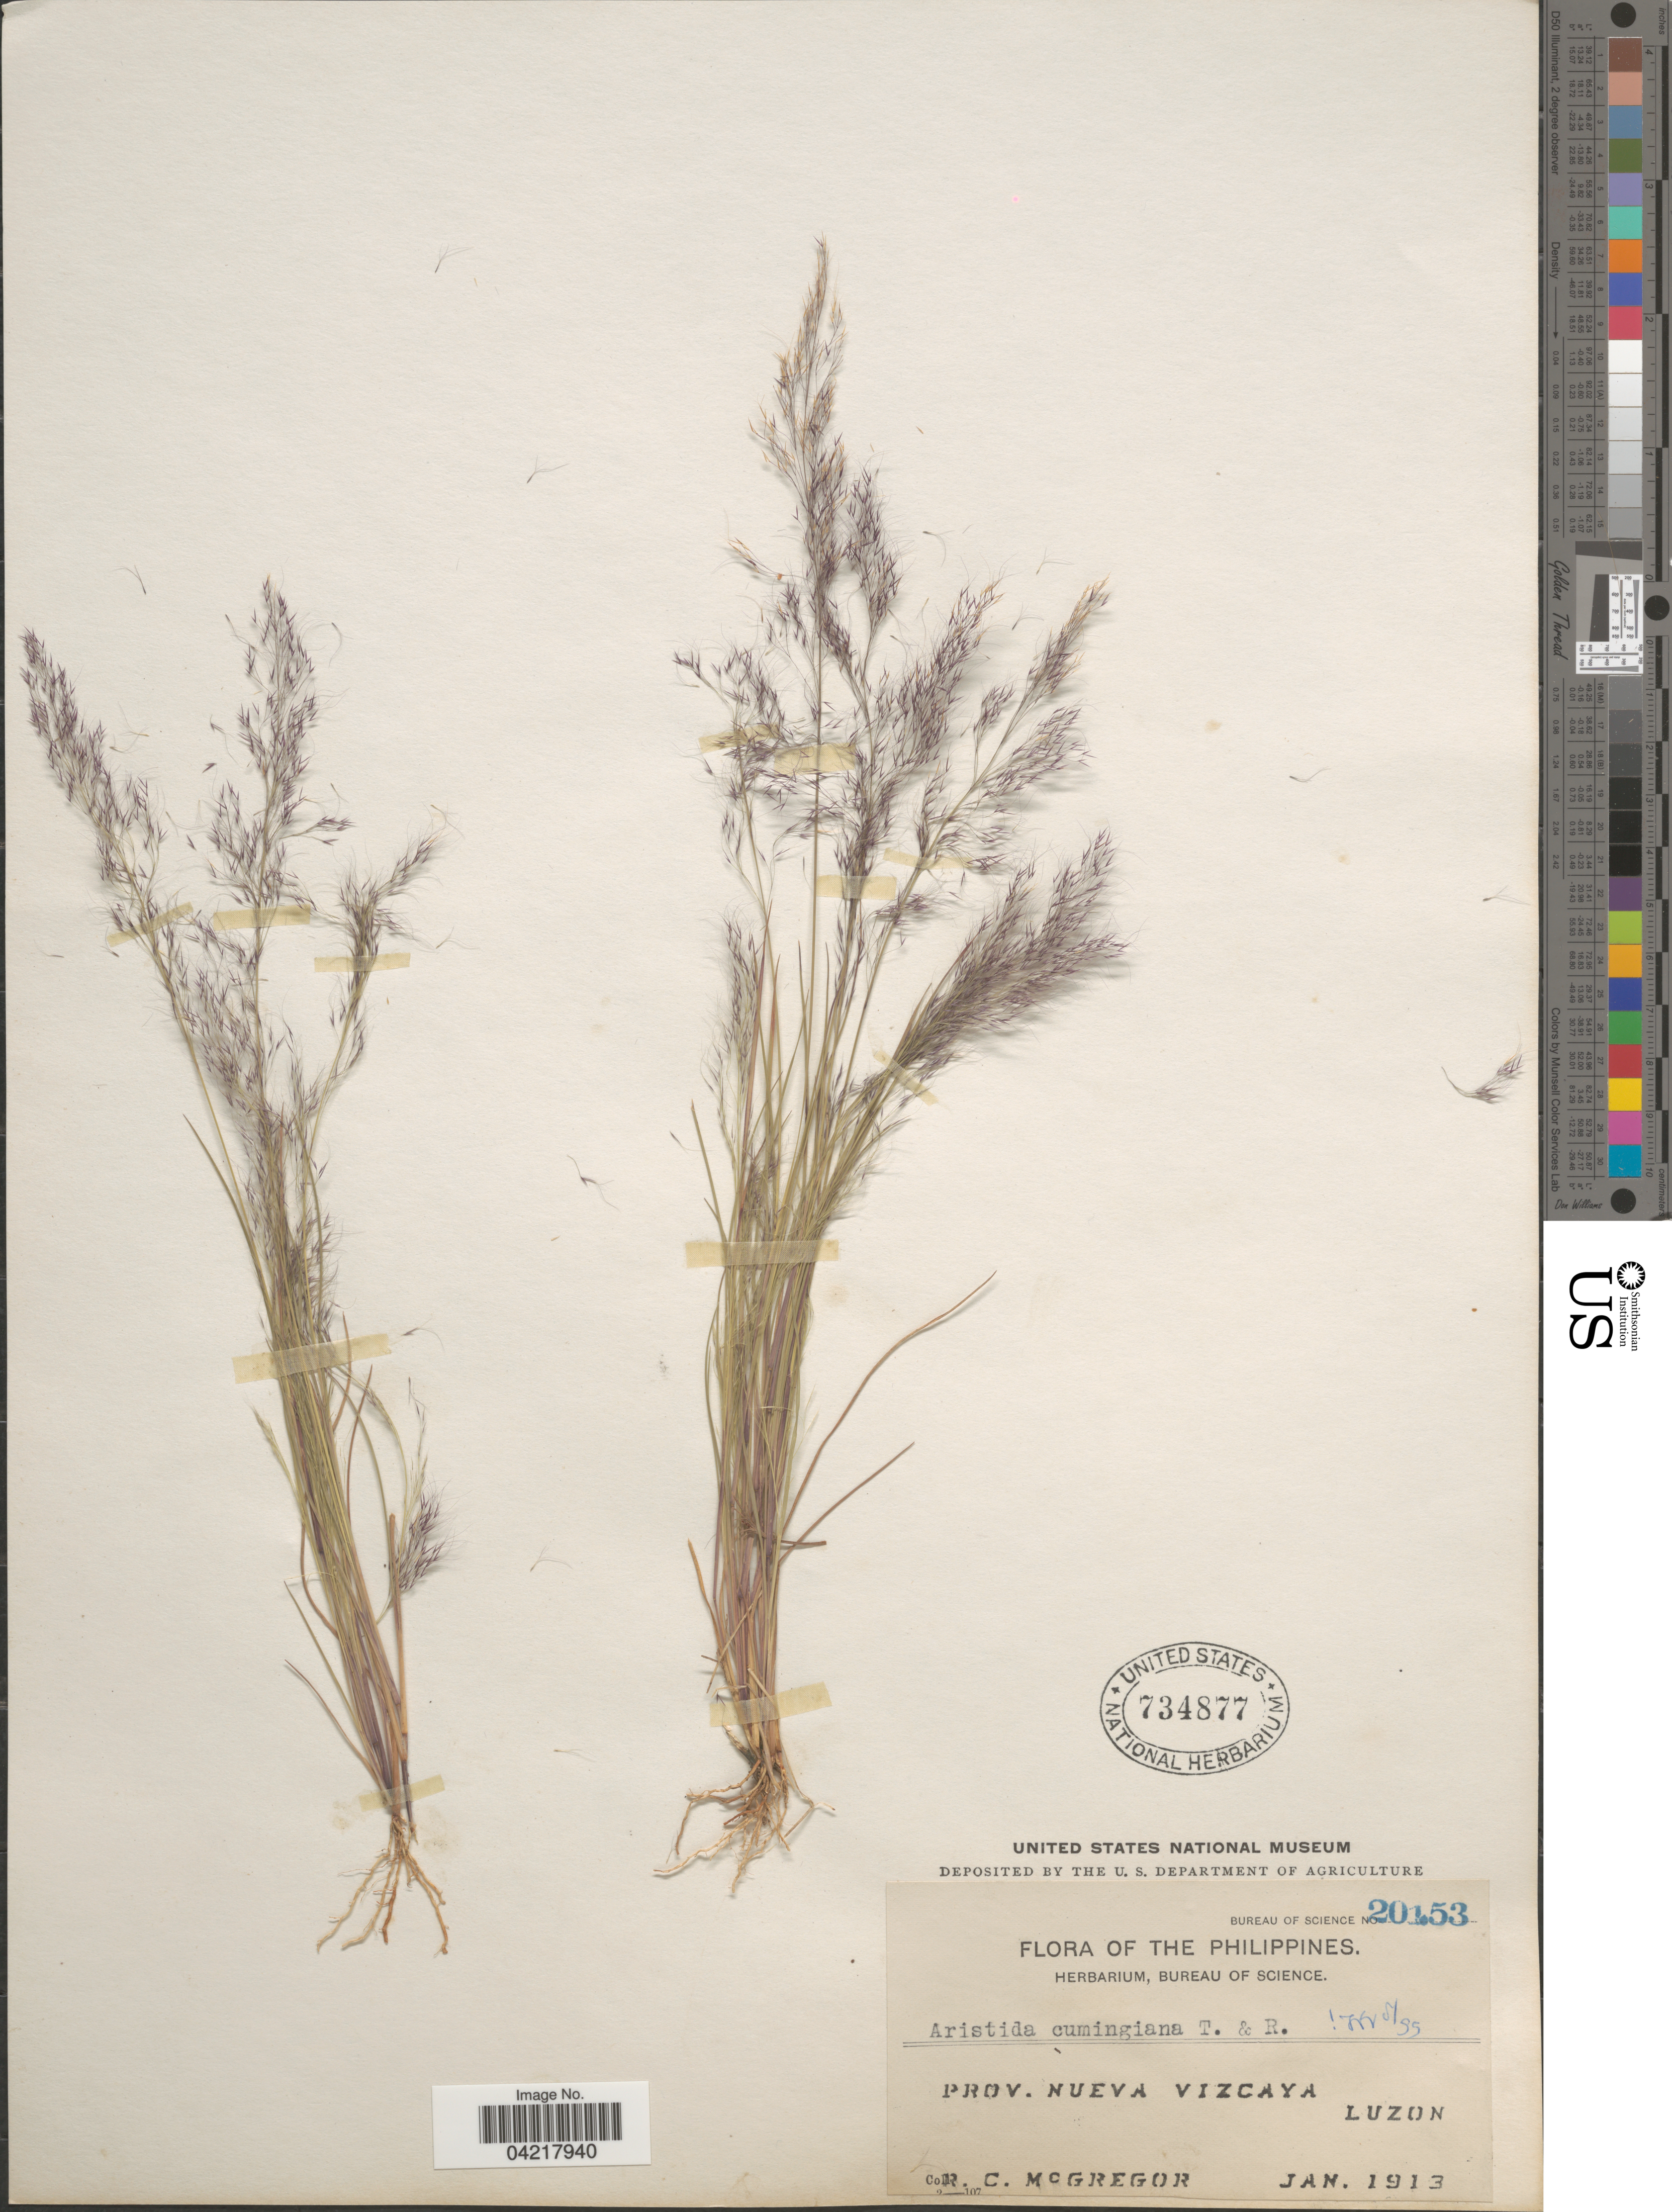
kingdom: Plantae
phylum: Tracheophyta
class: Liliopsida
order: Poales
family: Poaceae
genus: Aristida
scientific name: Aristida cumingiana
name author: Trin. & Rupr.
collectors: R. C. McGregor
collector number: Bureau of Science 20153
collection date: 1913-01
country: Philippines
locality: Prov. Nueva Vizcaya. Luzon.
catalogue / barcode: US 734877